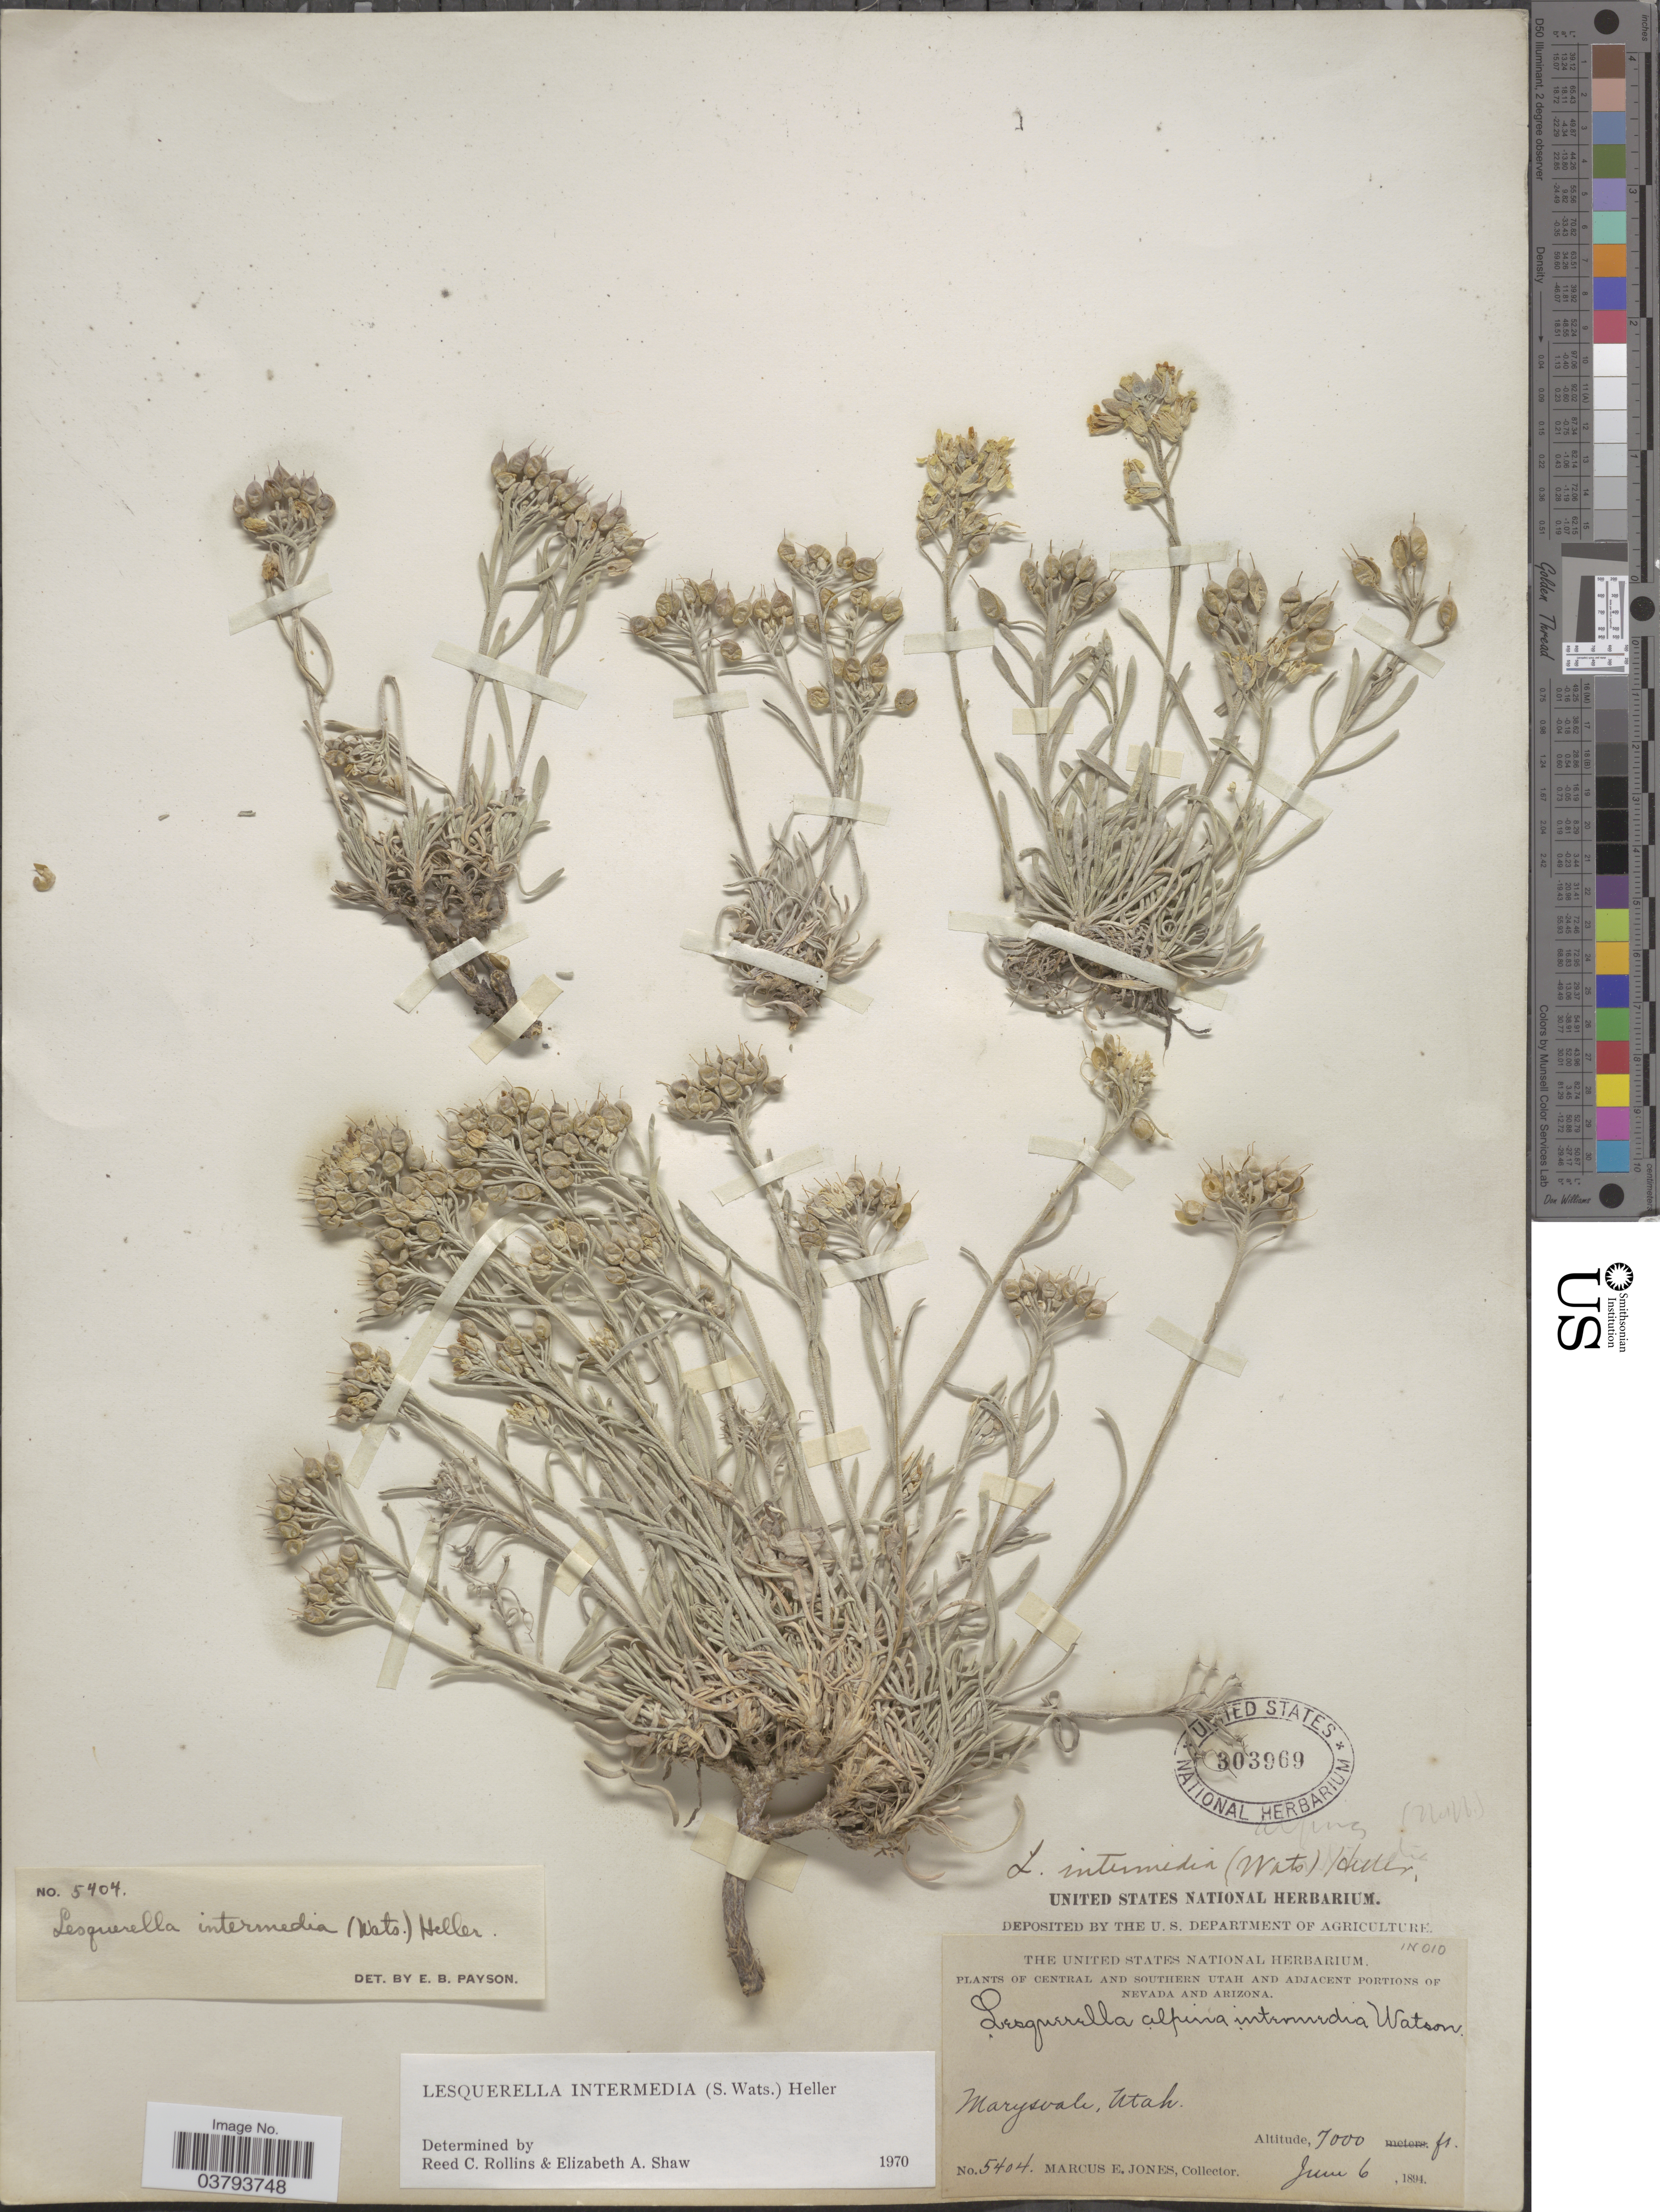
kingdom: Plantae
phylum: Tracheophyta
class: Magnoliopsida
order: Brassicales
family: Brassicaceae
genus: Lesquerella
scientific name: Lesquerella intermedia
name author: (S. Watson) A. Heller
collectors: M. E. Jones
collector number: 5404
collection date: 1894-06-06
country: United States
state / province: Utah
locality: Central and Southern Utah. Marysvale.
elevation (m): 2134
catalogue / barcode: US 303969